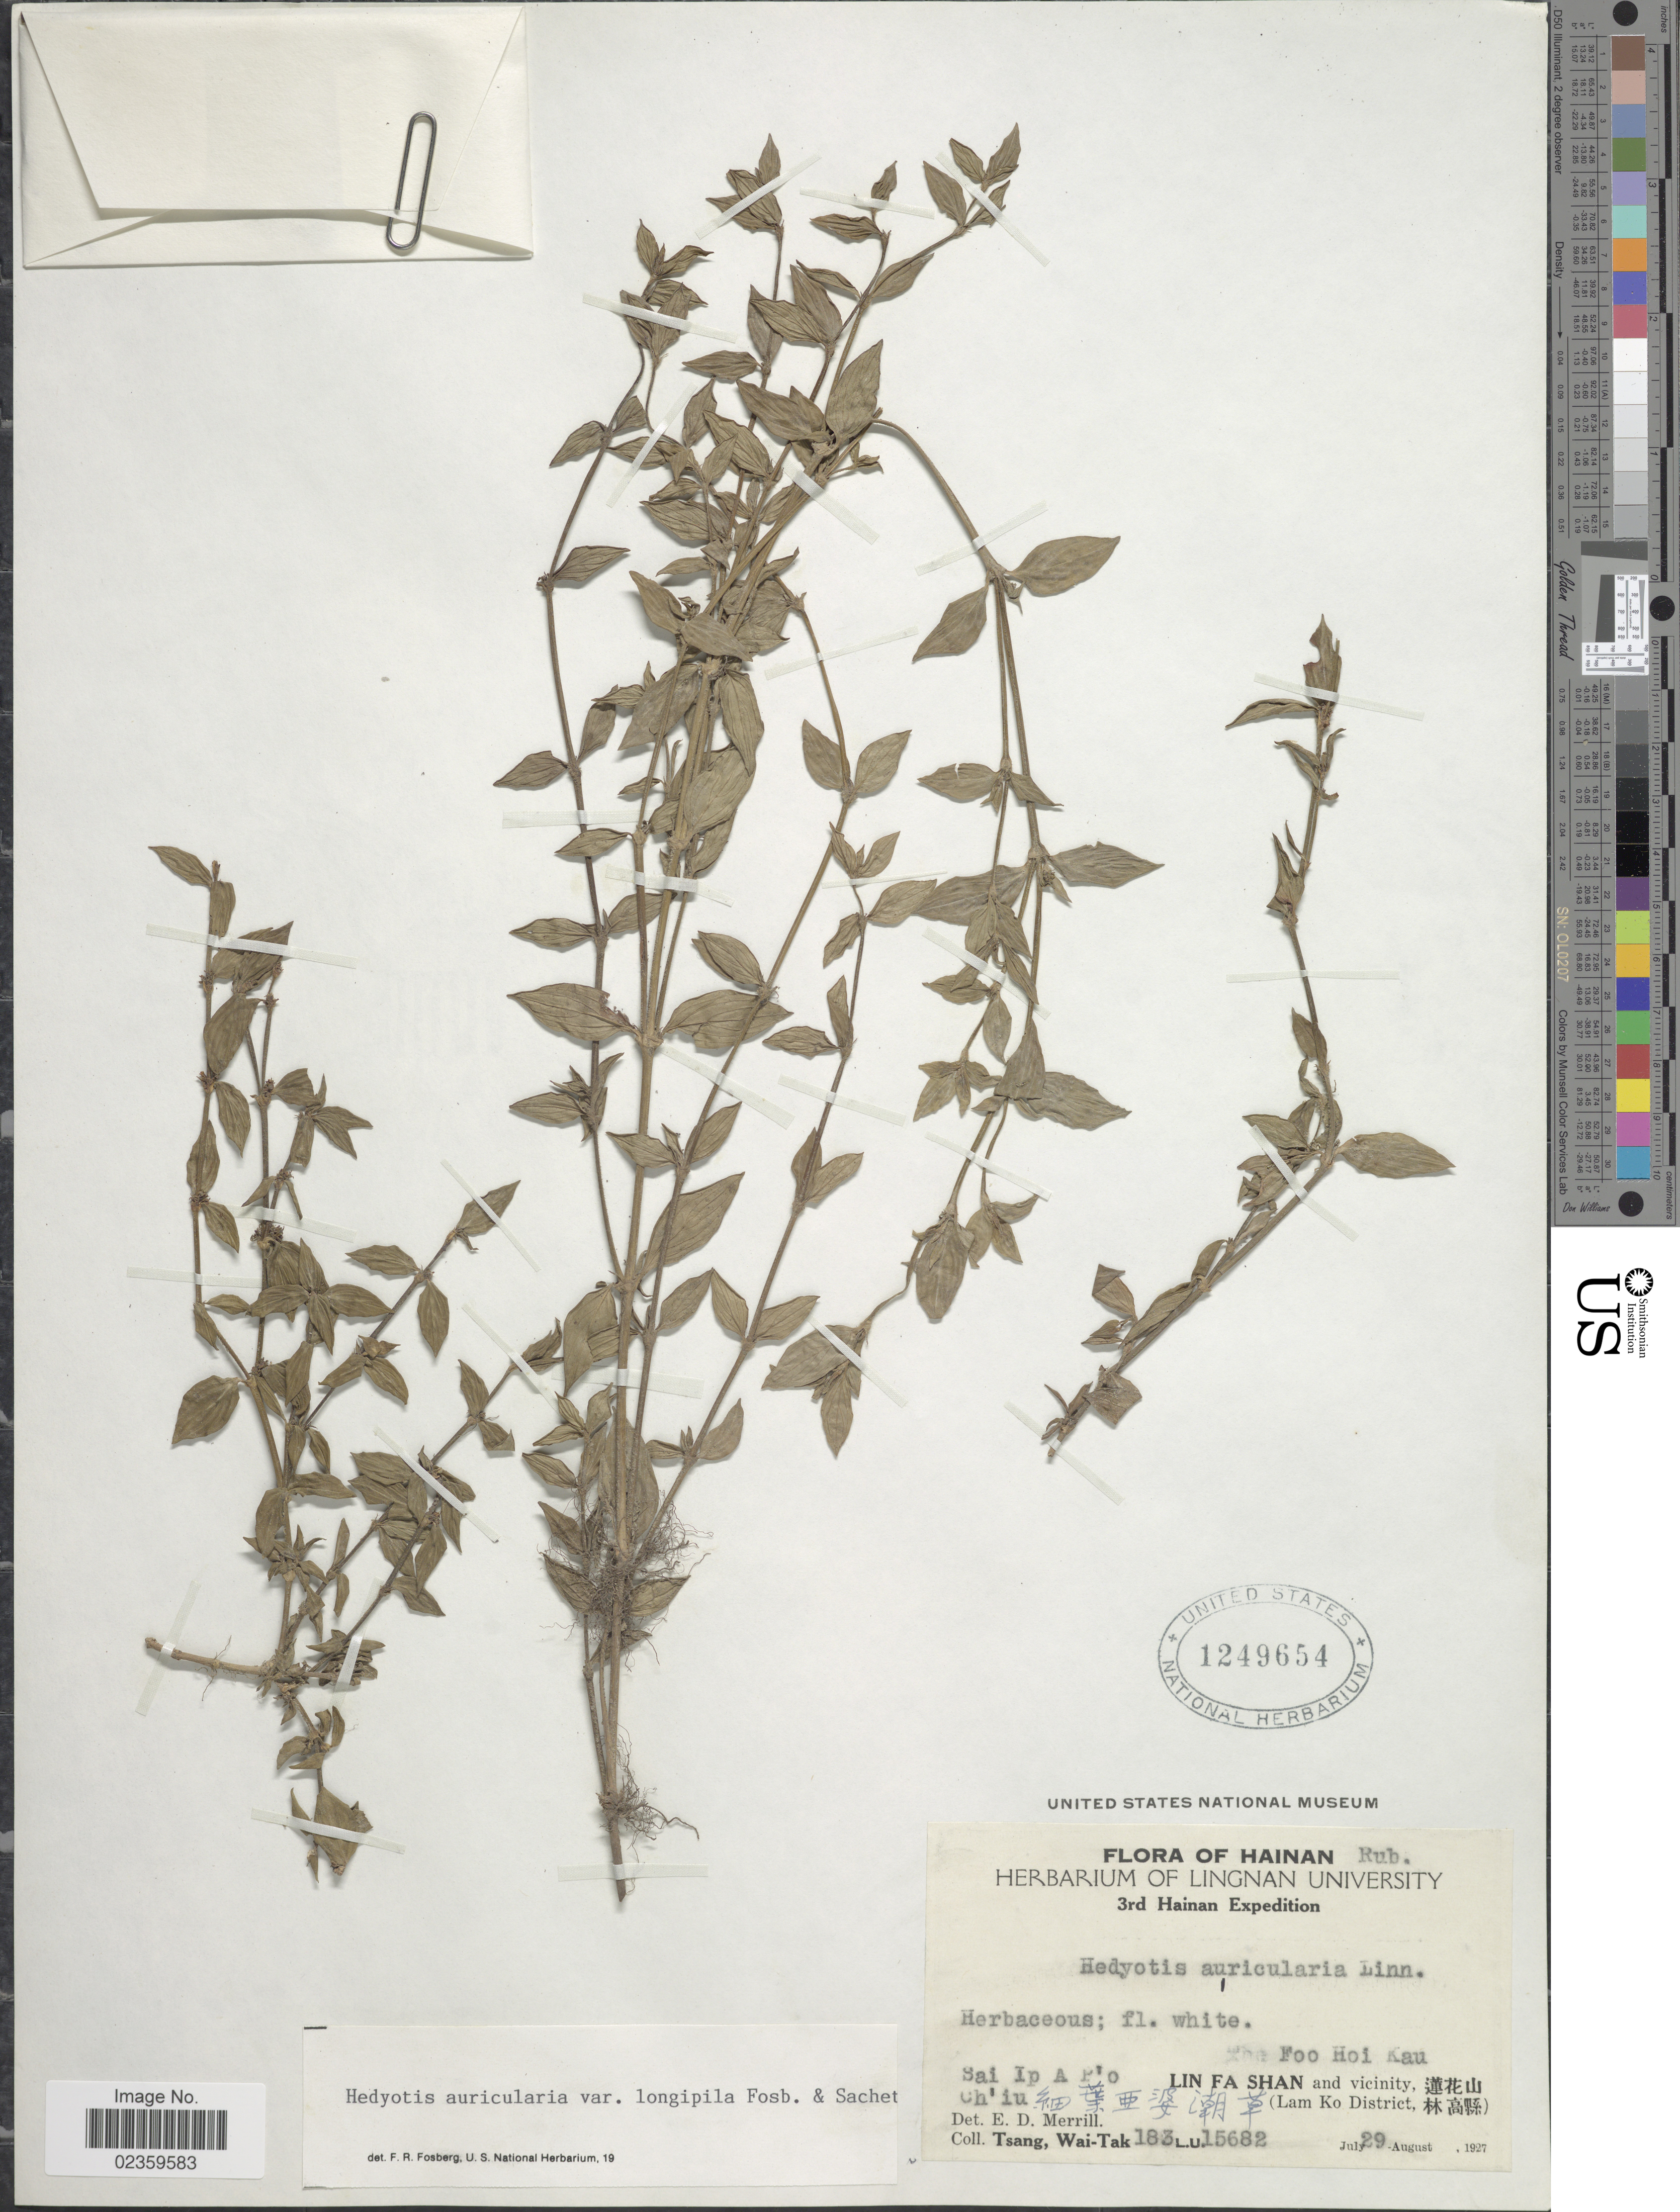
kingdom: Plantae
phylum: Tracheophyta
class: Magnoliopsida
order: Gentianales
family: Rubiaceae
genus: Exallage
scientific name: Exallage auricularia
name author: (L.) Bremek.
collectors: W. T. Tsang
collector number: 183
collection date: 1927-07-29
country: China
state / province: Hainan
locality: Sai Ip A P'o Ch'iu. Foo Hoi Kau. Lin Fa Shan and vicinity. (Lam Ko District)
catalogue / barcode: US 1249654